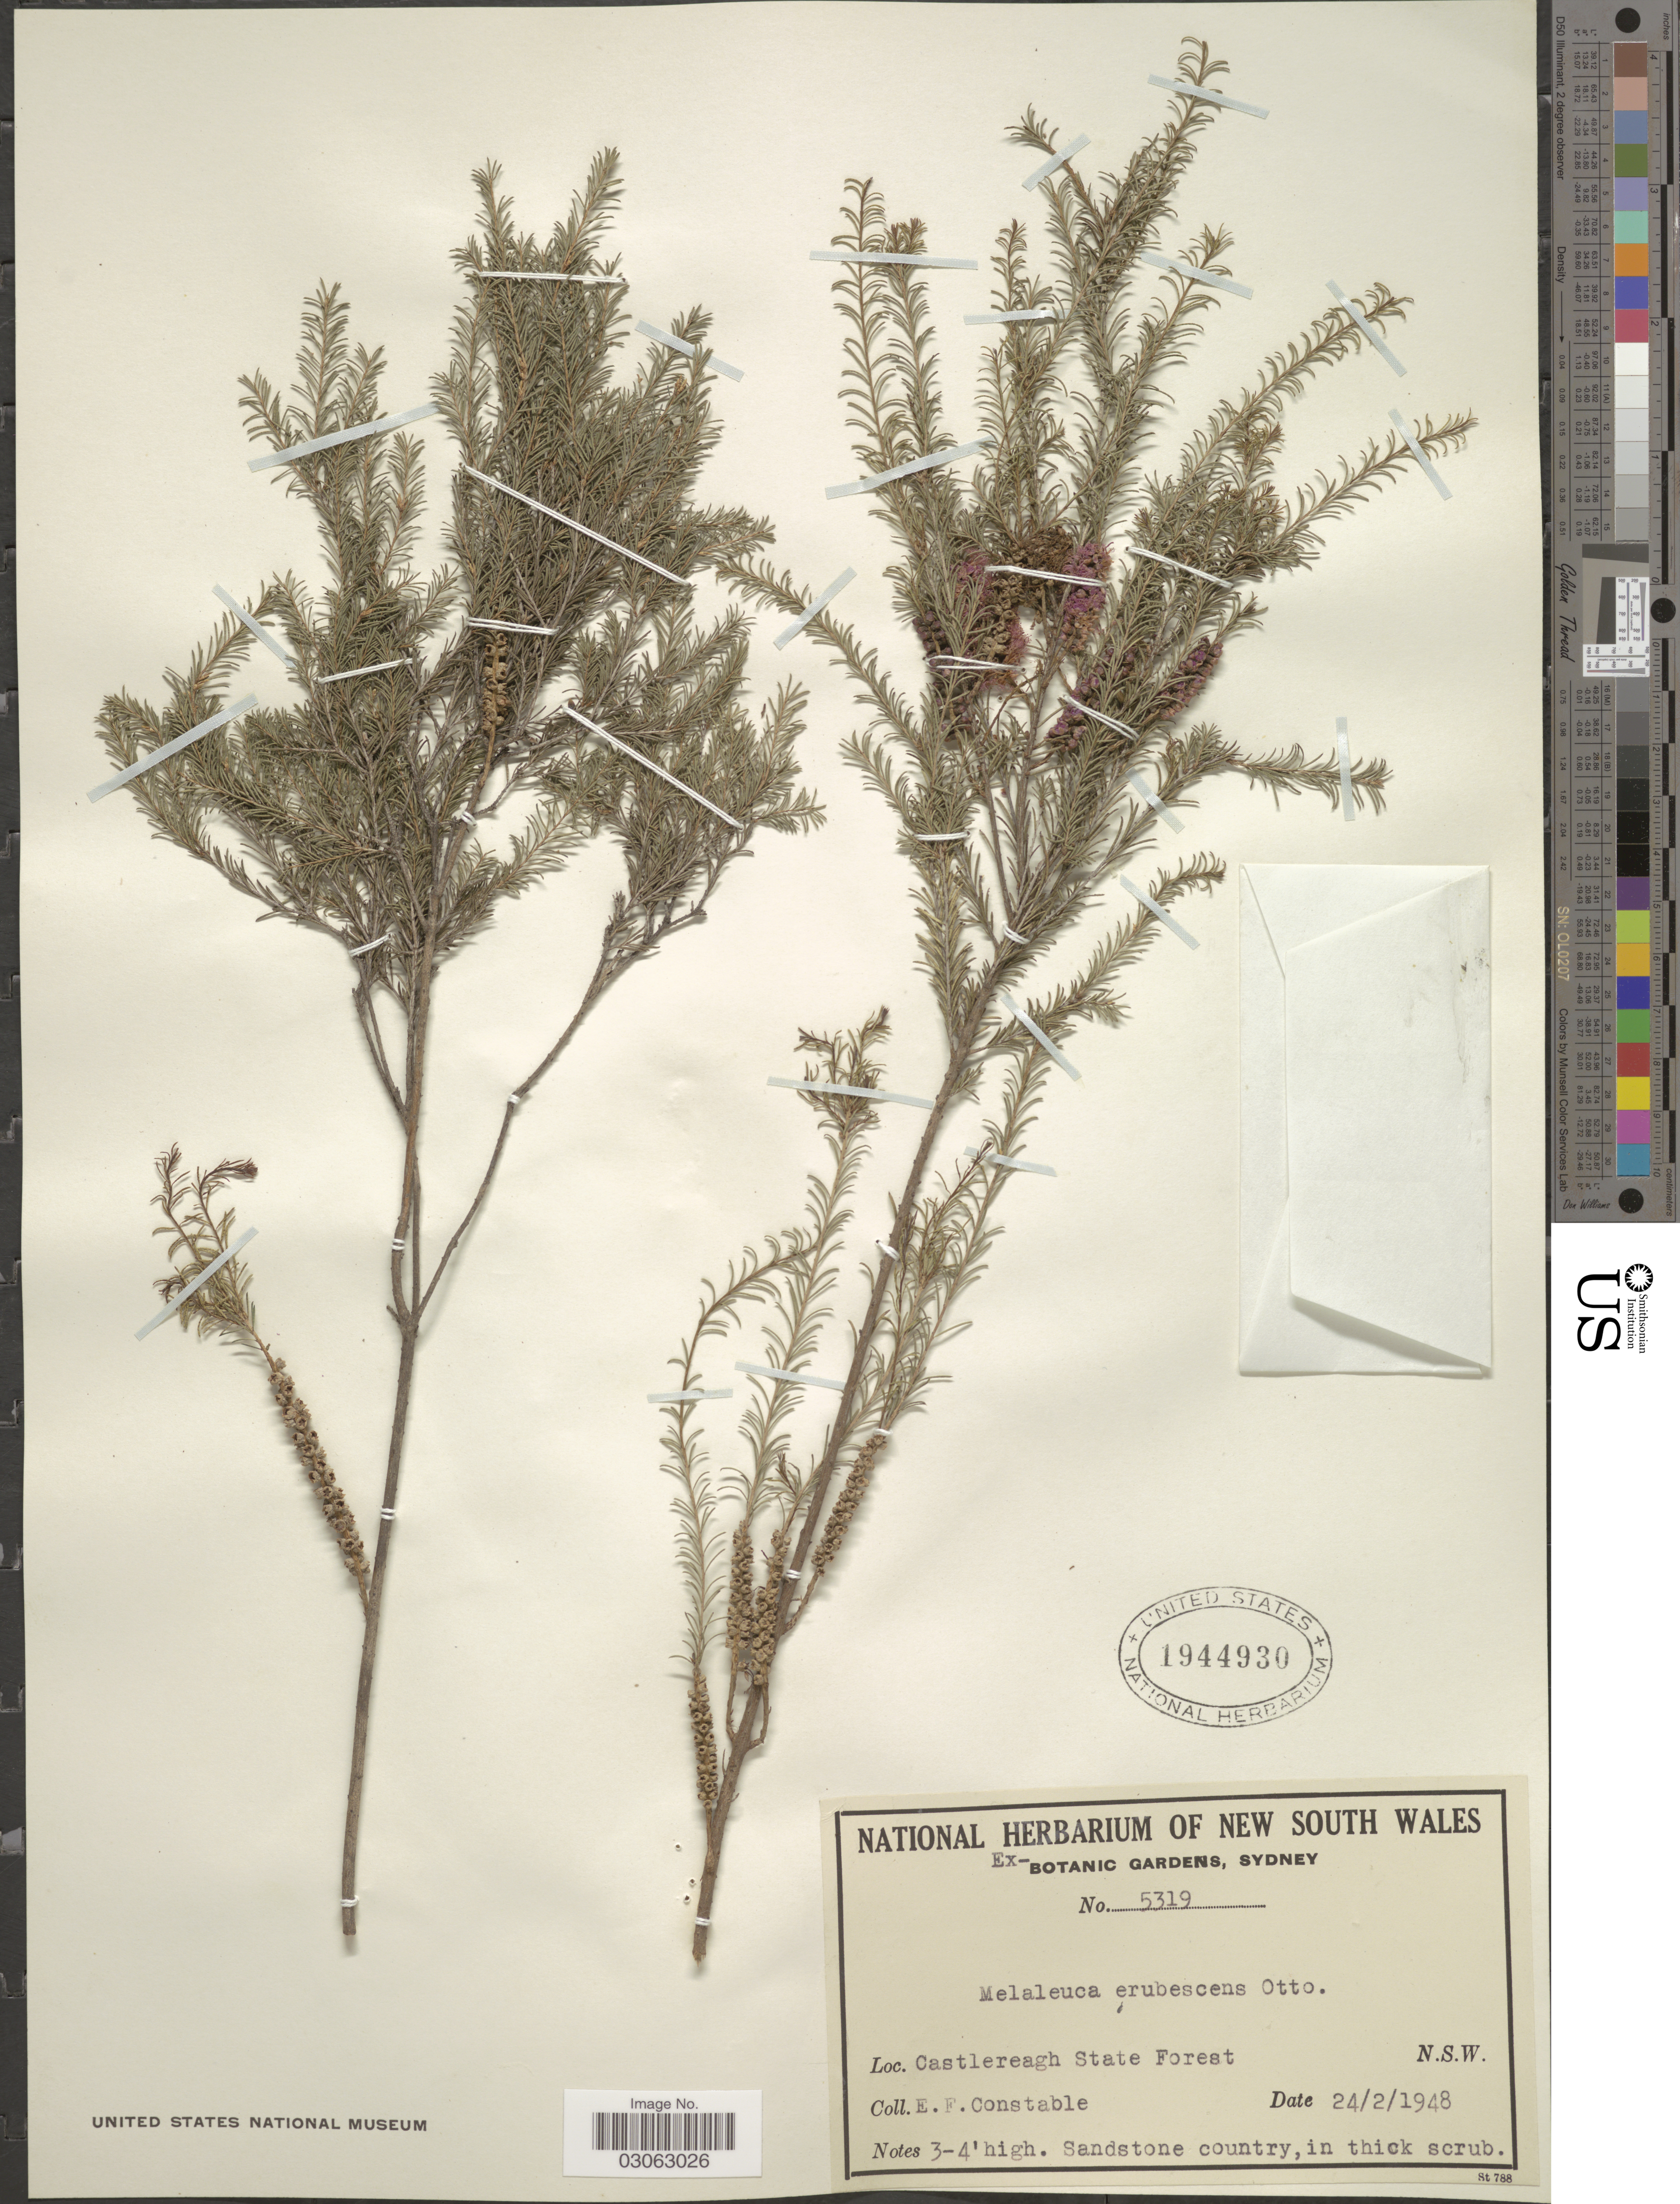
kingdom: Plantae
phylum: Tracheophyta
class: Magnoliopsida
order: Myrtales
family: Myrtaceae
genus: Melaleuca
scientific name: Melaleuca diosmatifolia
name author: Dum. Cours.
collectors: E. F. Constable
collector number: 5319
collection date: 1948-02-24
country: Australia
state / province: New South Wales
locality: Castlereagh State Forest. N. S. W.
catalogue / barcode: US 1944930